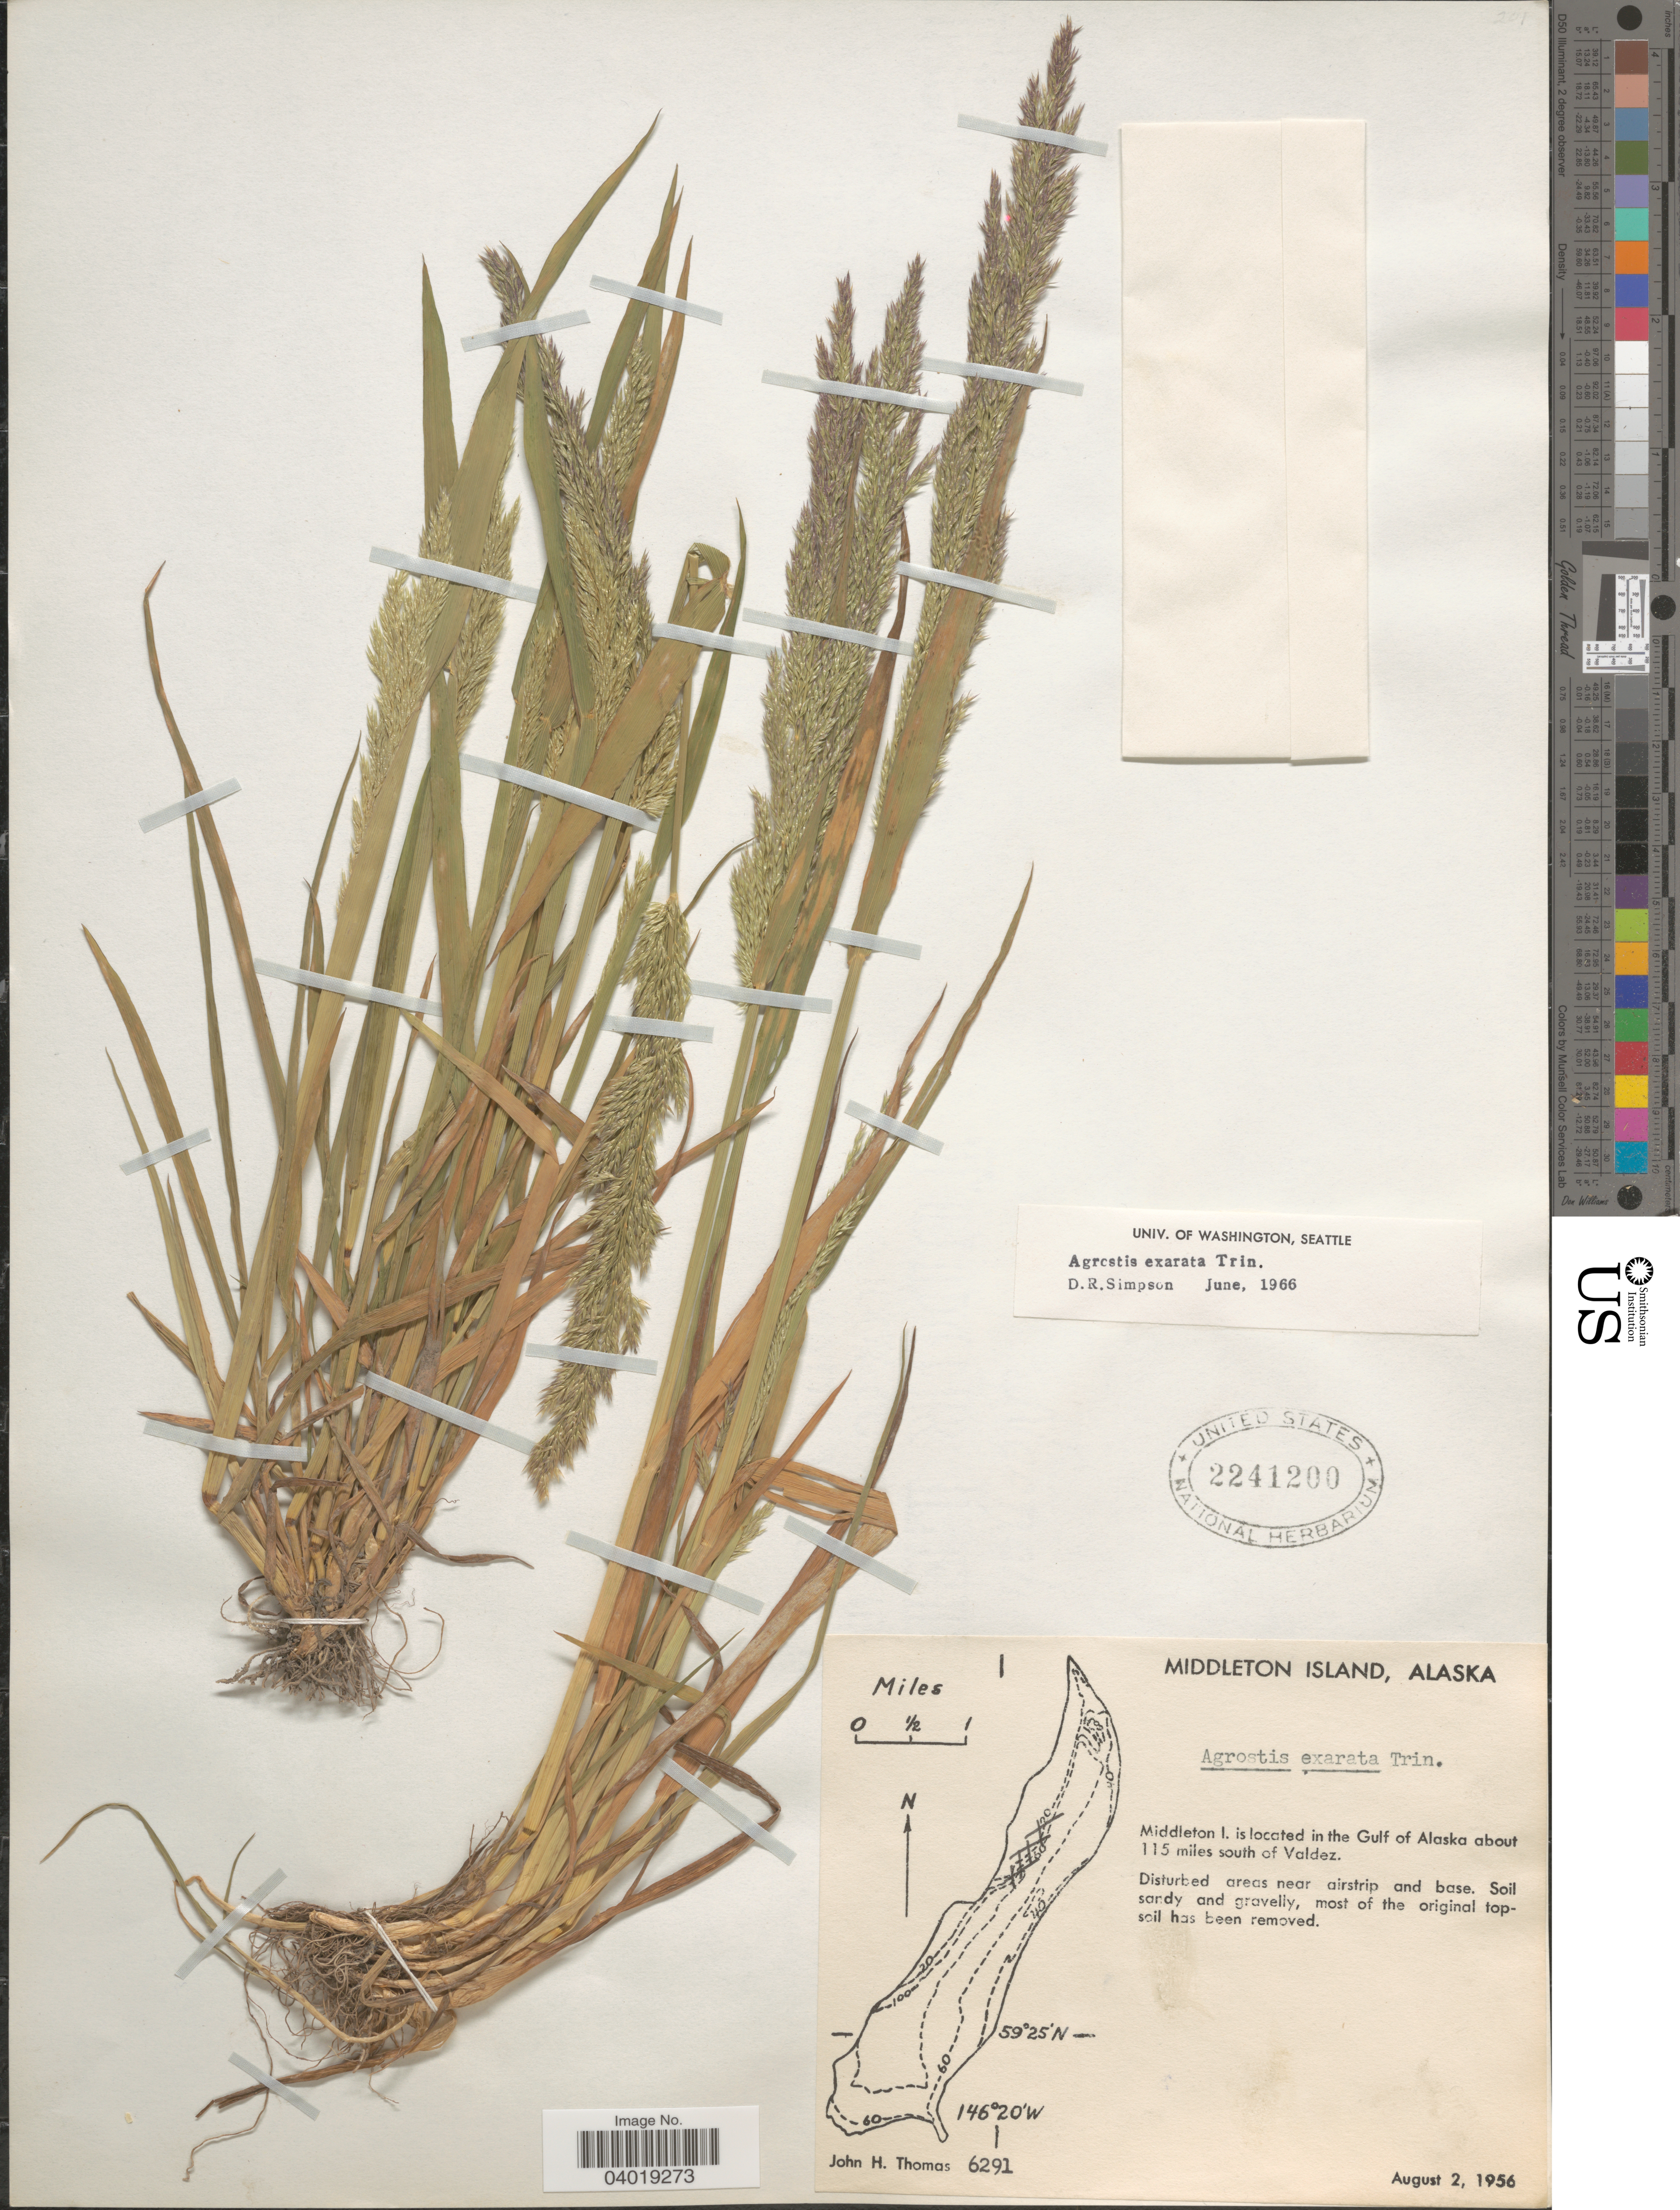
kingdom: Plantae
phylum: Tracheophyta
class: Liliopsida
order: Poales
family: Poaceae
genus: Agrostis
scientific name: Agrostis exarata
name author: Trin.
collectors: J. H. Thomas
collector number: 6291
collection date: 1956-08-02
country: United States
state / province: Alaska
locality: Middleton Island. Middleton I. is located in the Gulf of Alaska about 115 miles south of Valdez.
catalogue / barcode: US 2241200